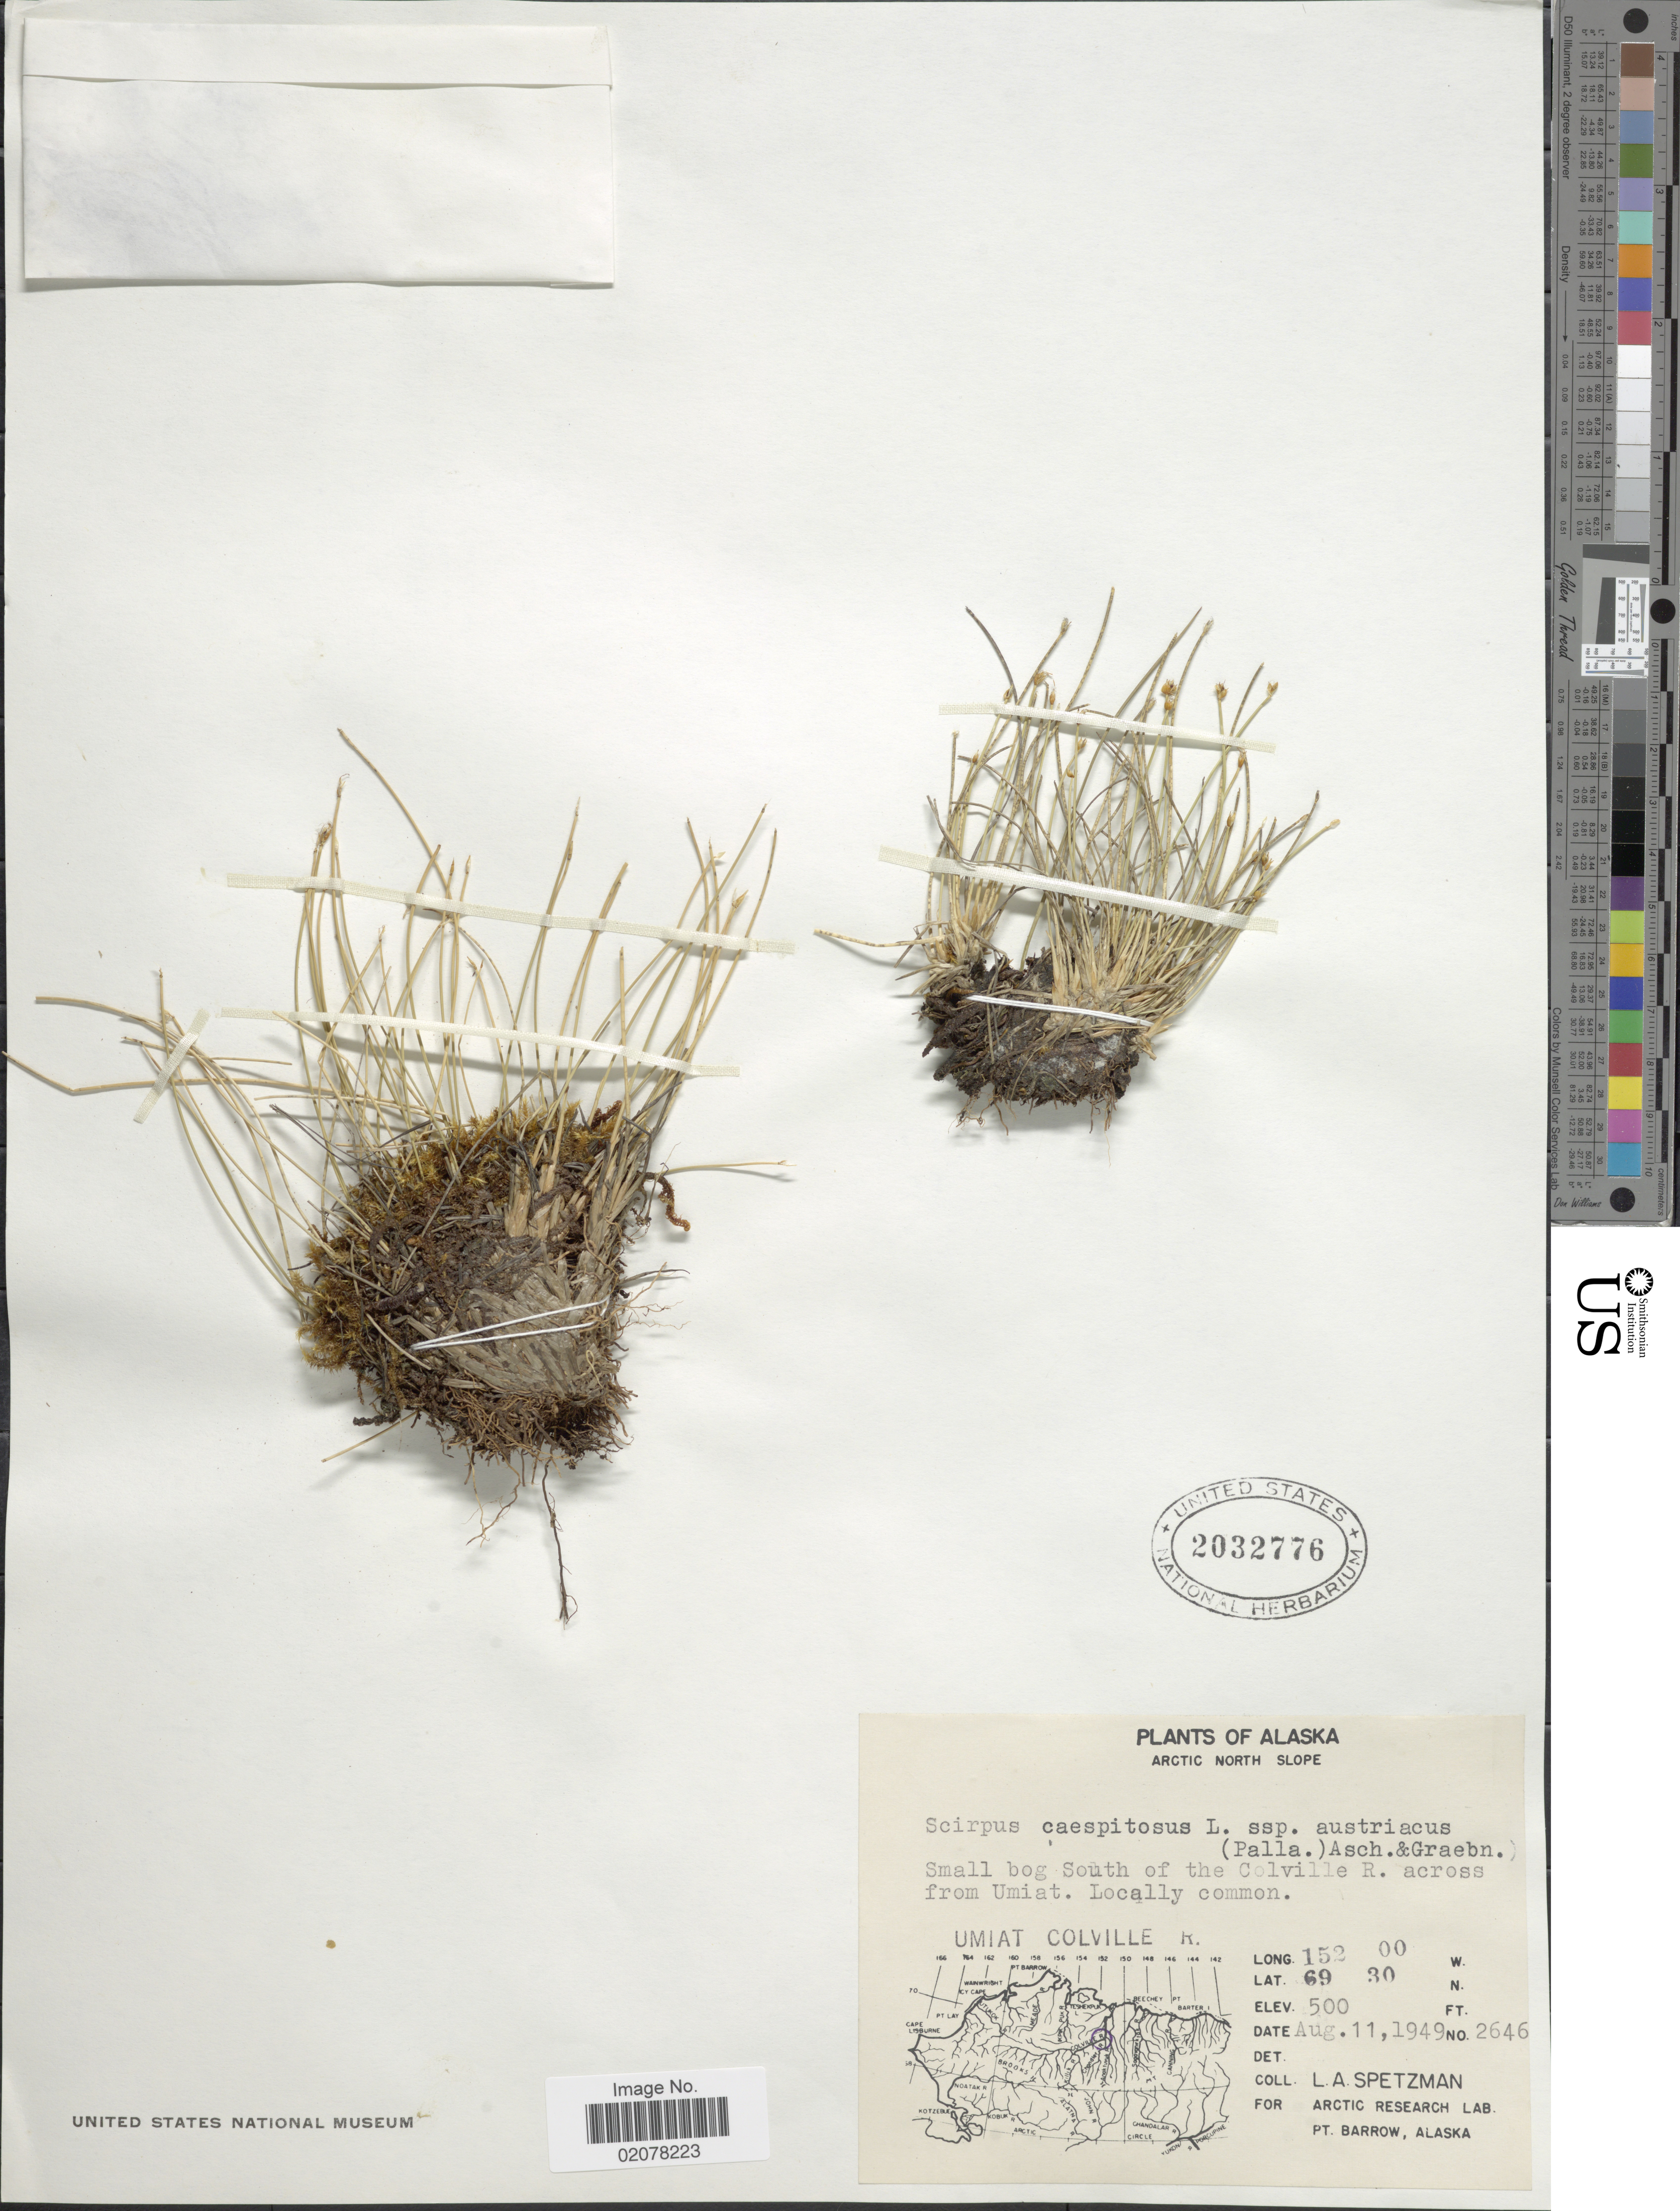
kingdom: Plantae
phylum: Tracheophyta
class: Liliopsida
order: Poales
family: Cyperaceae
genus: Trichophorum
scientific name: Trichophorum cespitosum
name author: (L.) Hartm.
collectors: L. Spetzman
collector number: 2646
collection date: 1949-08-11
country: United States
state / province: Alaska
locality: Arctic North Slope, small bog South of the Colville R. across from Umiat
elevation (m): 152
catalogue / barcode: US 2032776